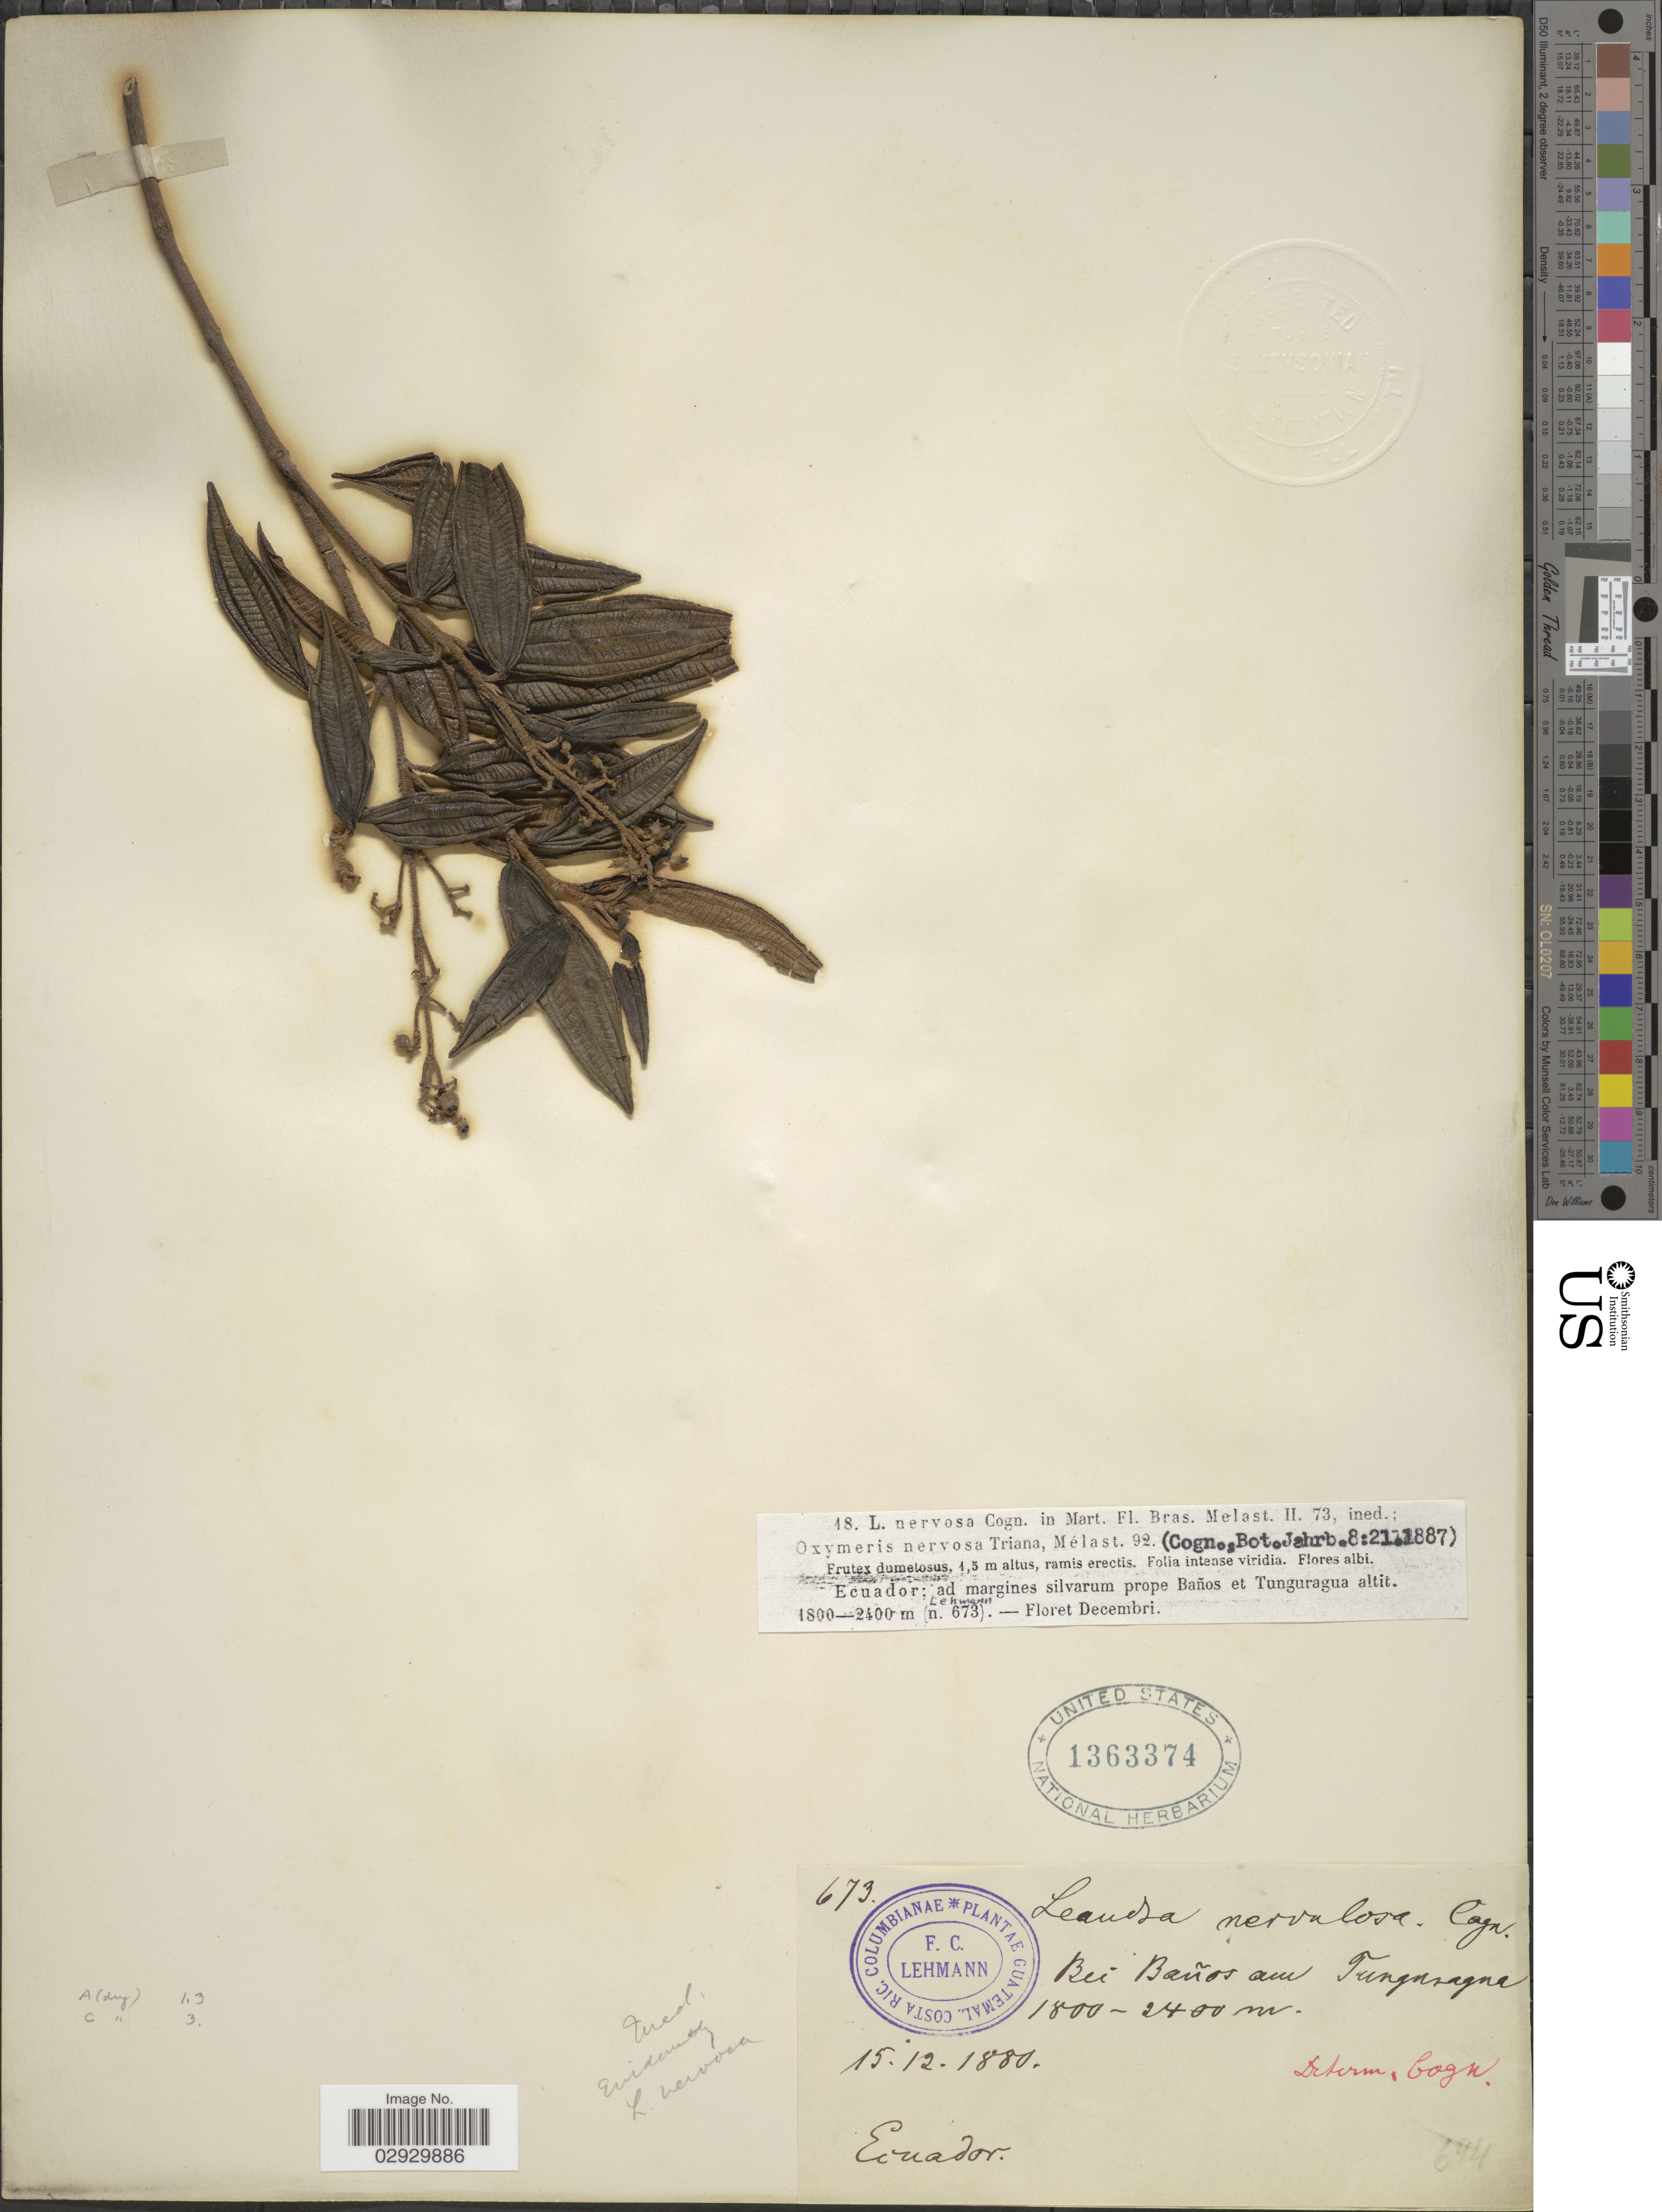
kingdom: Plantae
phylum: Tracheophyta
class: Magnoliopsida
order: Myrtales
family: Melastomataceae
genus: Leandra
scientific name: Leandra nervosa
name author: (Naudin) Cogn.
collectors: F. C. Lehmann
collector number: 673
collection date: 1880-12-15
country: Ecuador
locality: Bei Baños am Tunguragua.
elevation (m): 1800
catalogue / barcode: US 1363374